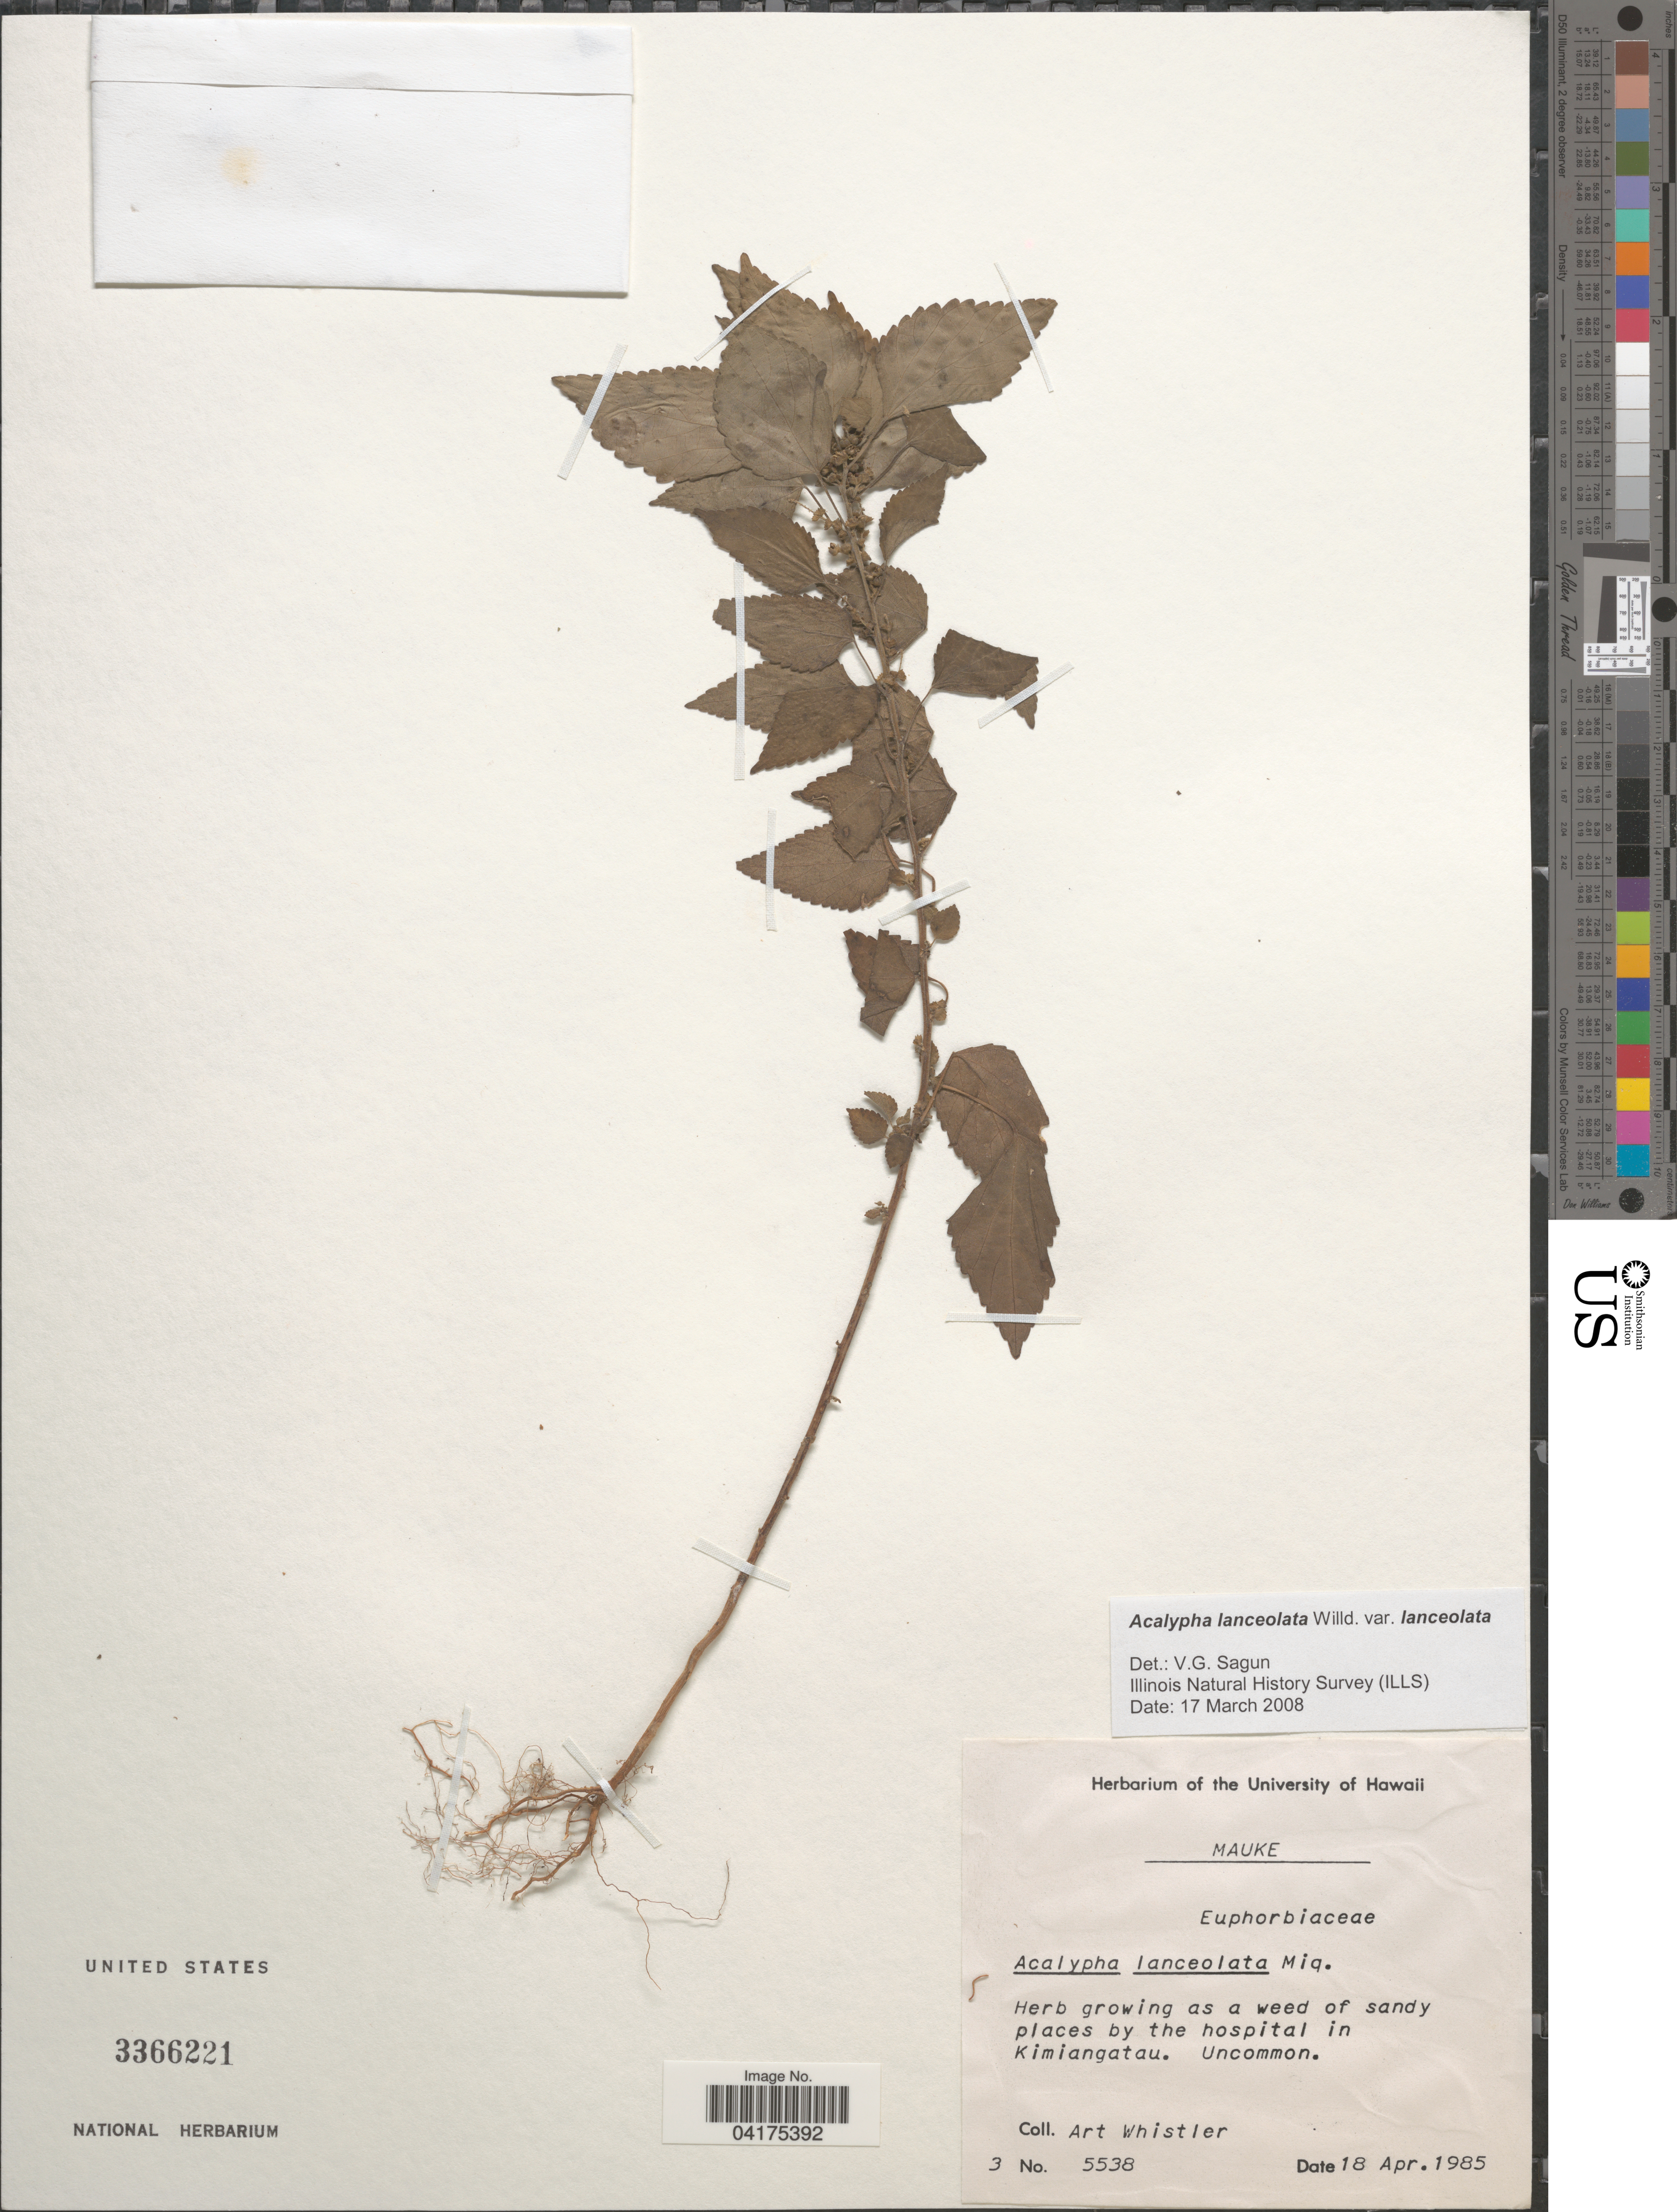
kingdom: Plantae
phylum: Tracheophyta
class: Magnoliopsida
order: Malpighiales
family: Euphorbiaceae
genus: Acalypha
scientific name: Acalypha lanceolata var. lanceolata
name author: Willd.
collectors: A. Whistler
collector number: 5538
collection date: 1985-04-18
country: Cook Islands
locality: Mauke. Herb growing as a weed of sandy places by the hospital in Kimiangatau.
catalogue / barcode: US 3366221